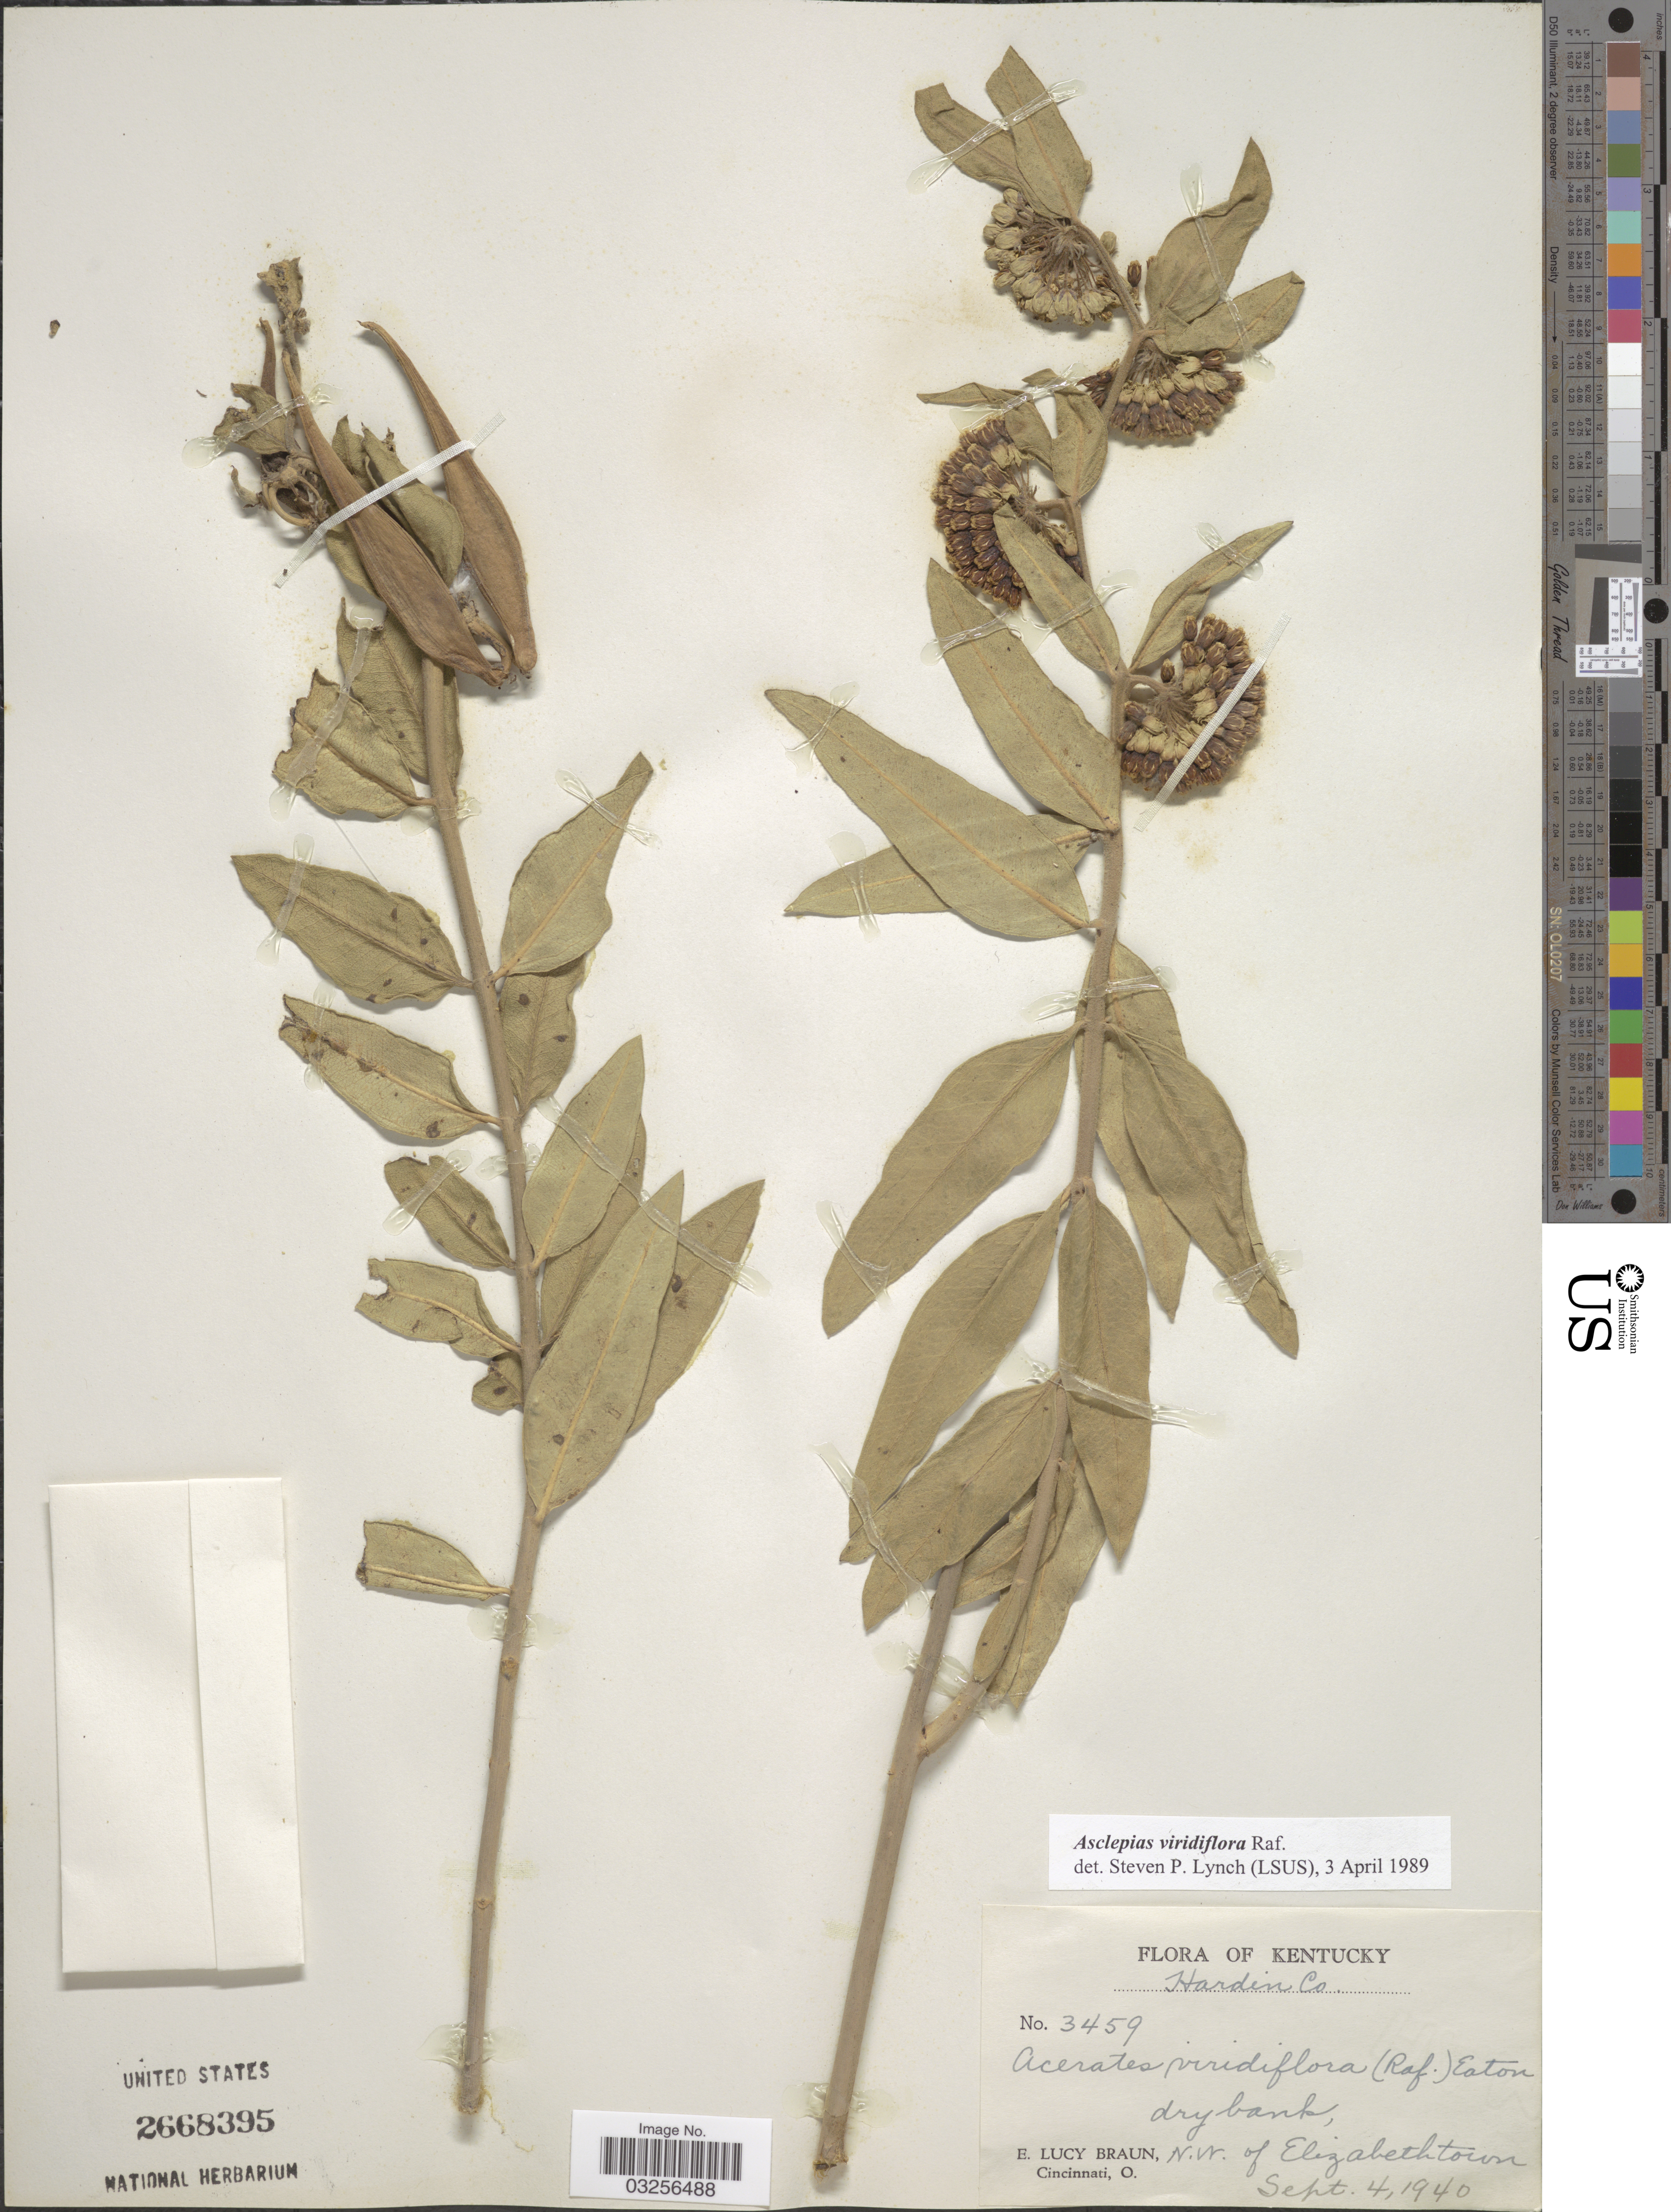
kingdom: Plantae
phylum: Tracheophyta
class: Magnoliopsida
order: Gentianales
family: Apocynaceae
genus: Asclepias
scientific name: Asclepias viridiflora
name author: Raf.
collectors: E. Braun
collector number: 3459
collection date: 1940-09-04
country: United States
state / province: Kentucky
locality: Hardin Co. N. W. of Elizabethtown.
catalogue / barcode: US 2668395